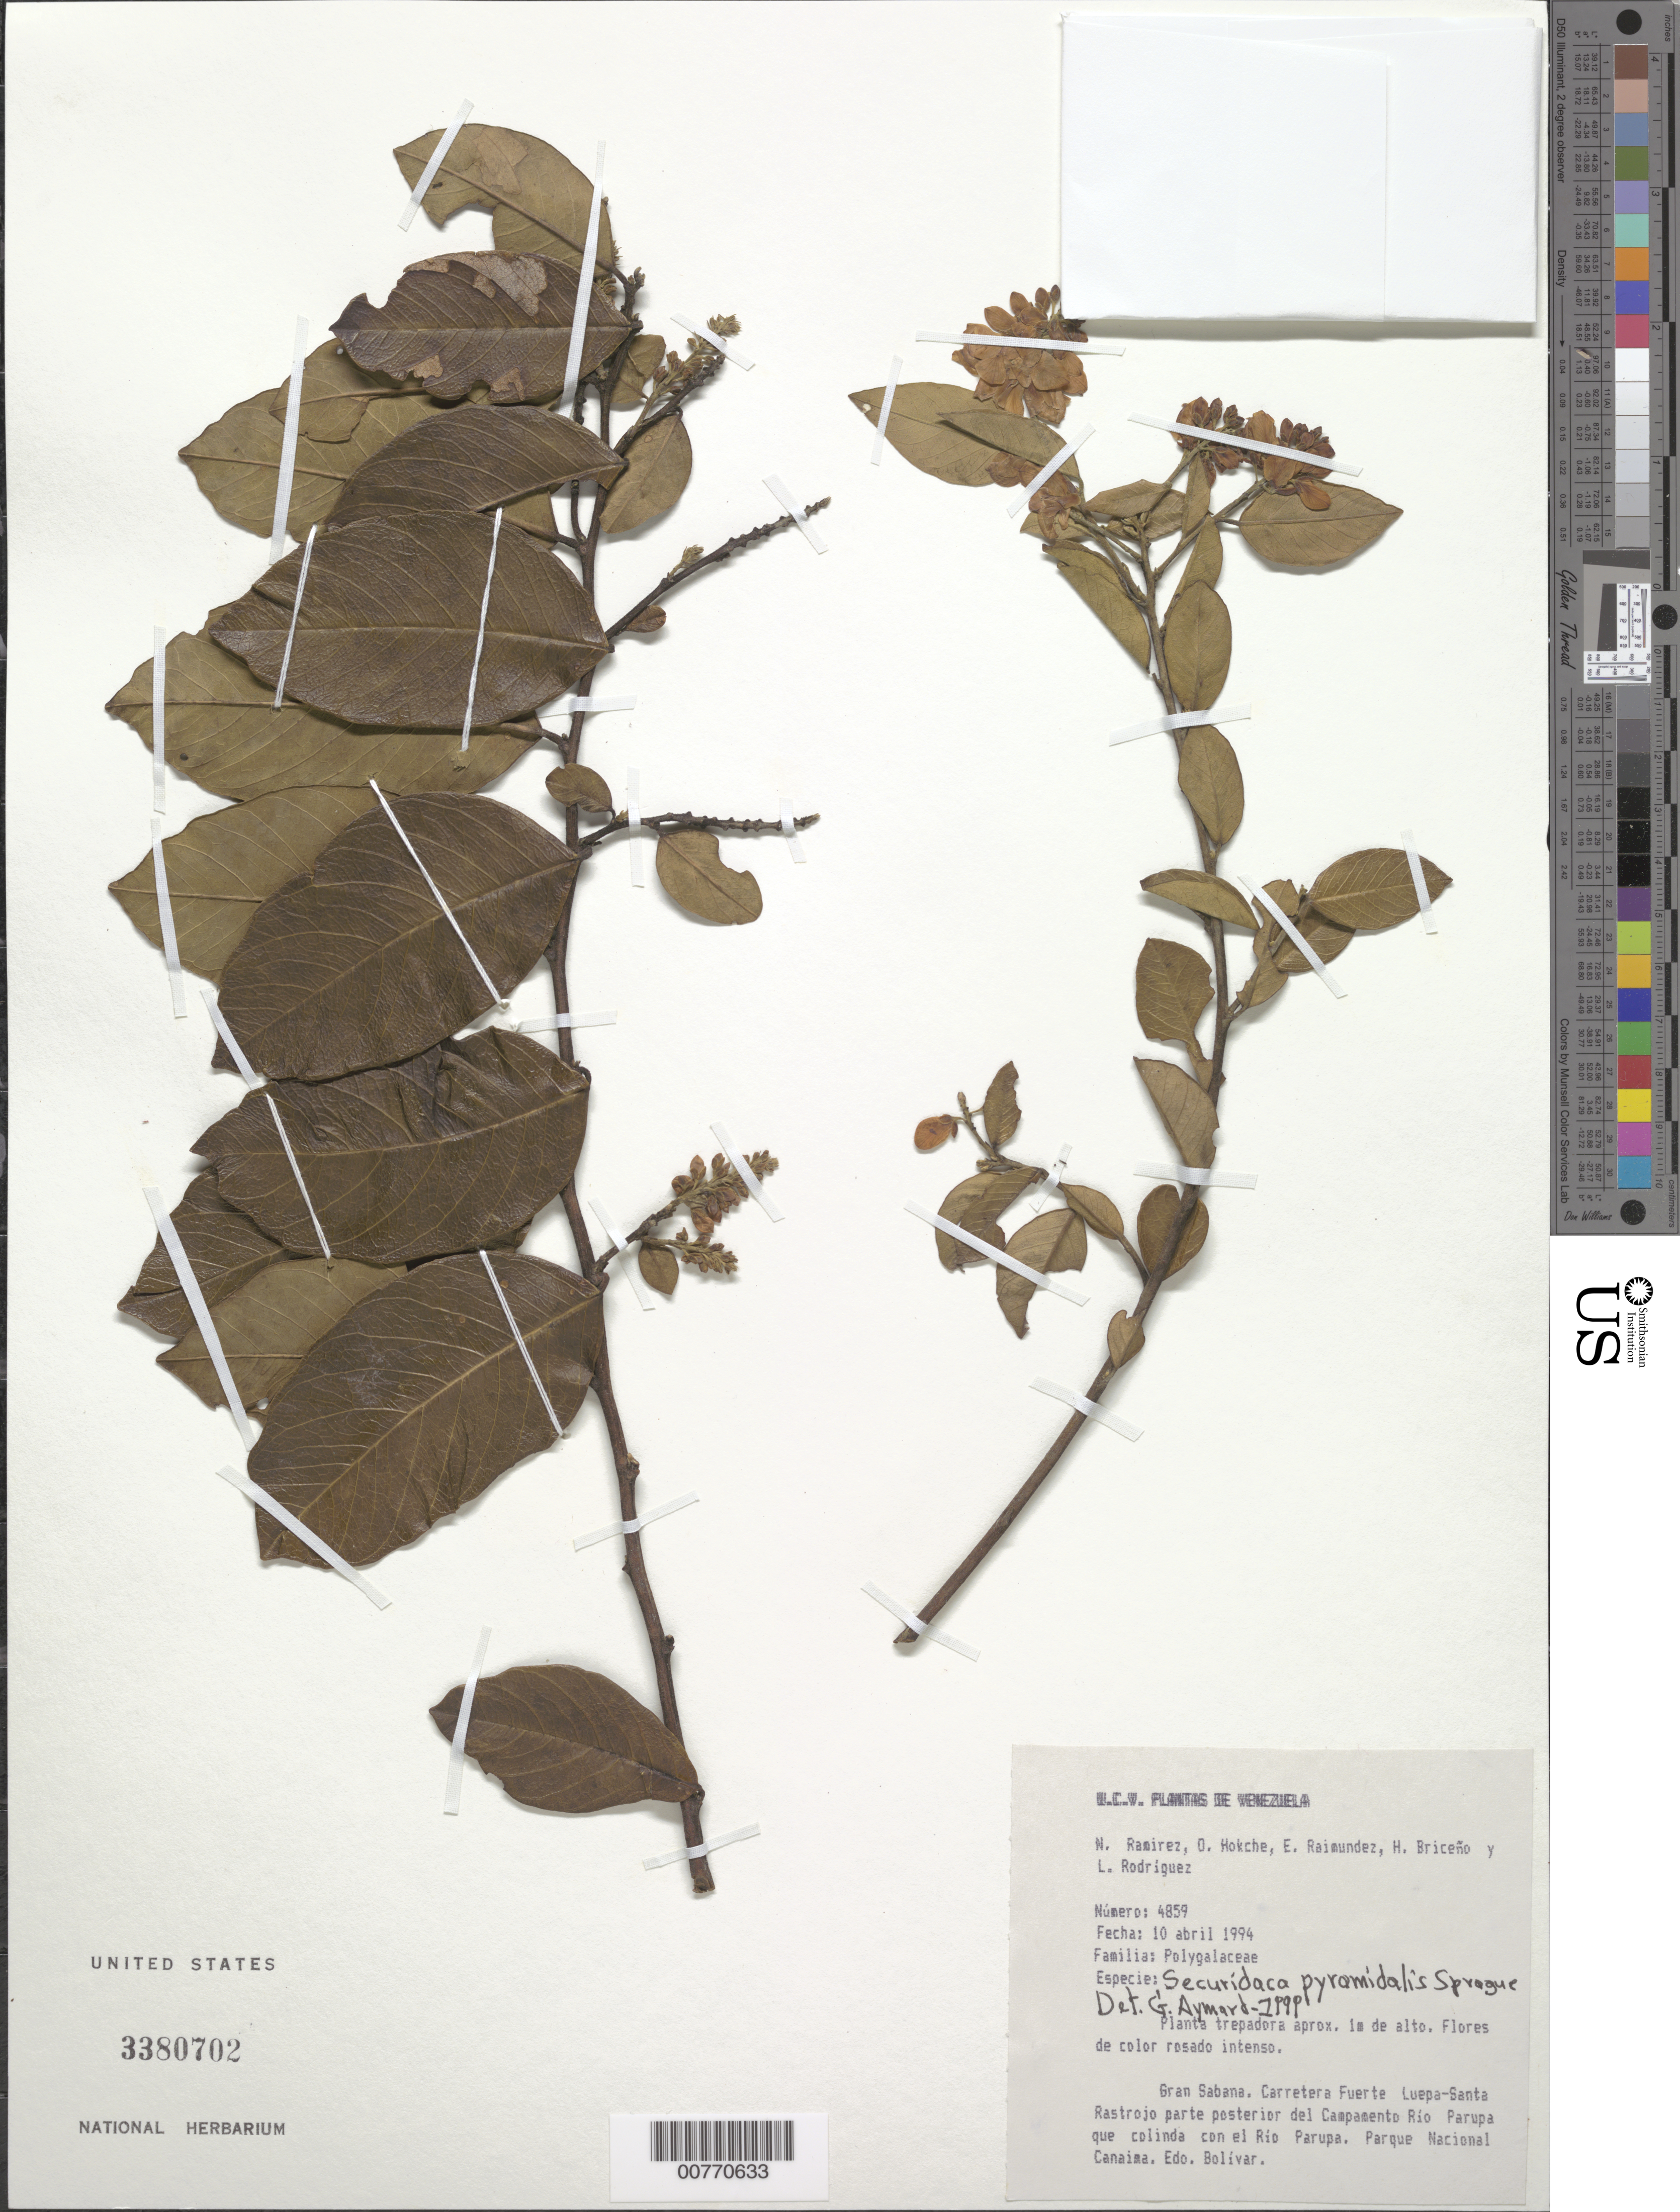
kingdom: Plantae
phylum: Tracheophyta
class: Magnoliopsida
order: Fabales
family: Polygalaceae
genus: Securidaca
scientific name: Securidaca pyramidalis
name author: Sprague ex Sandwith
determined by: Aymard C., G. A., (PORT), Univ. Nac. Exp. de los Llanos Ezequiel Zamora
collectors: N. Ramírez, O. Hokche, E. Raimundez, L. Rodriguez & H. Briceno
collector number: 4859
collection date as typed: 10-Apr-94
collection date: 1994-04-10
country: Venezuela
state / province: Bolívar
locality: Gran Sabana, carretera Fuerte Luepa-Santa Elena de Guairen, Parque Nacional Canaima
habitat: Stubble behind camp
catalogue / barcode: US 3380702